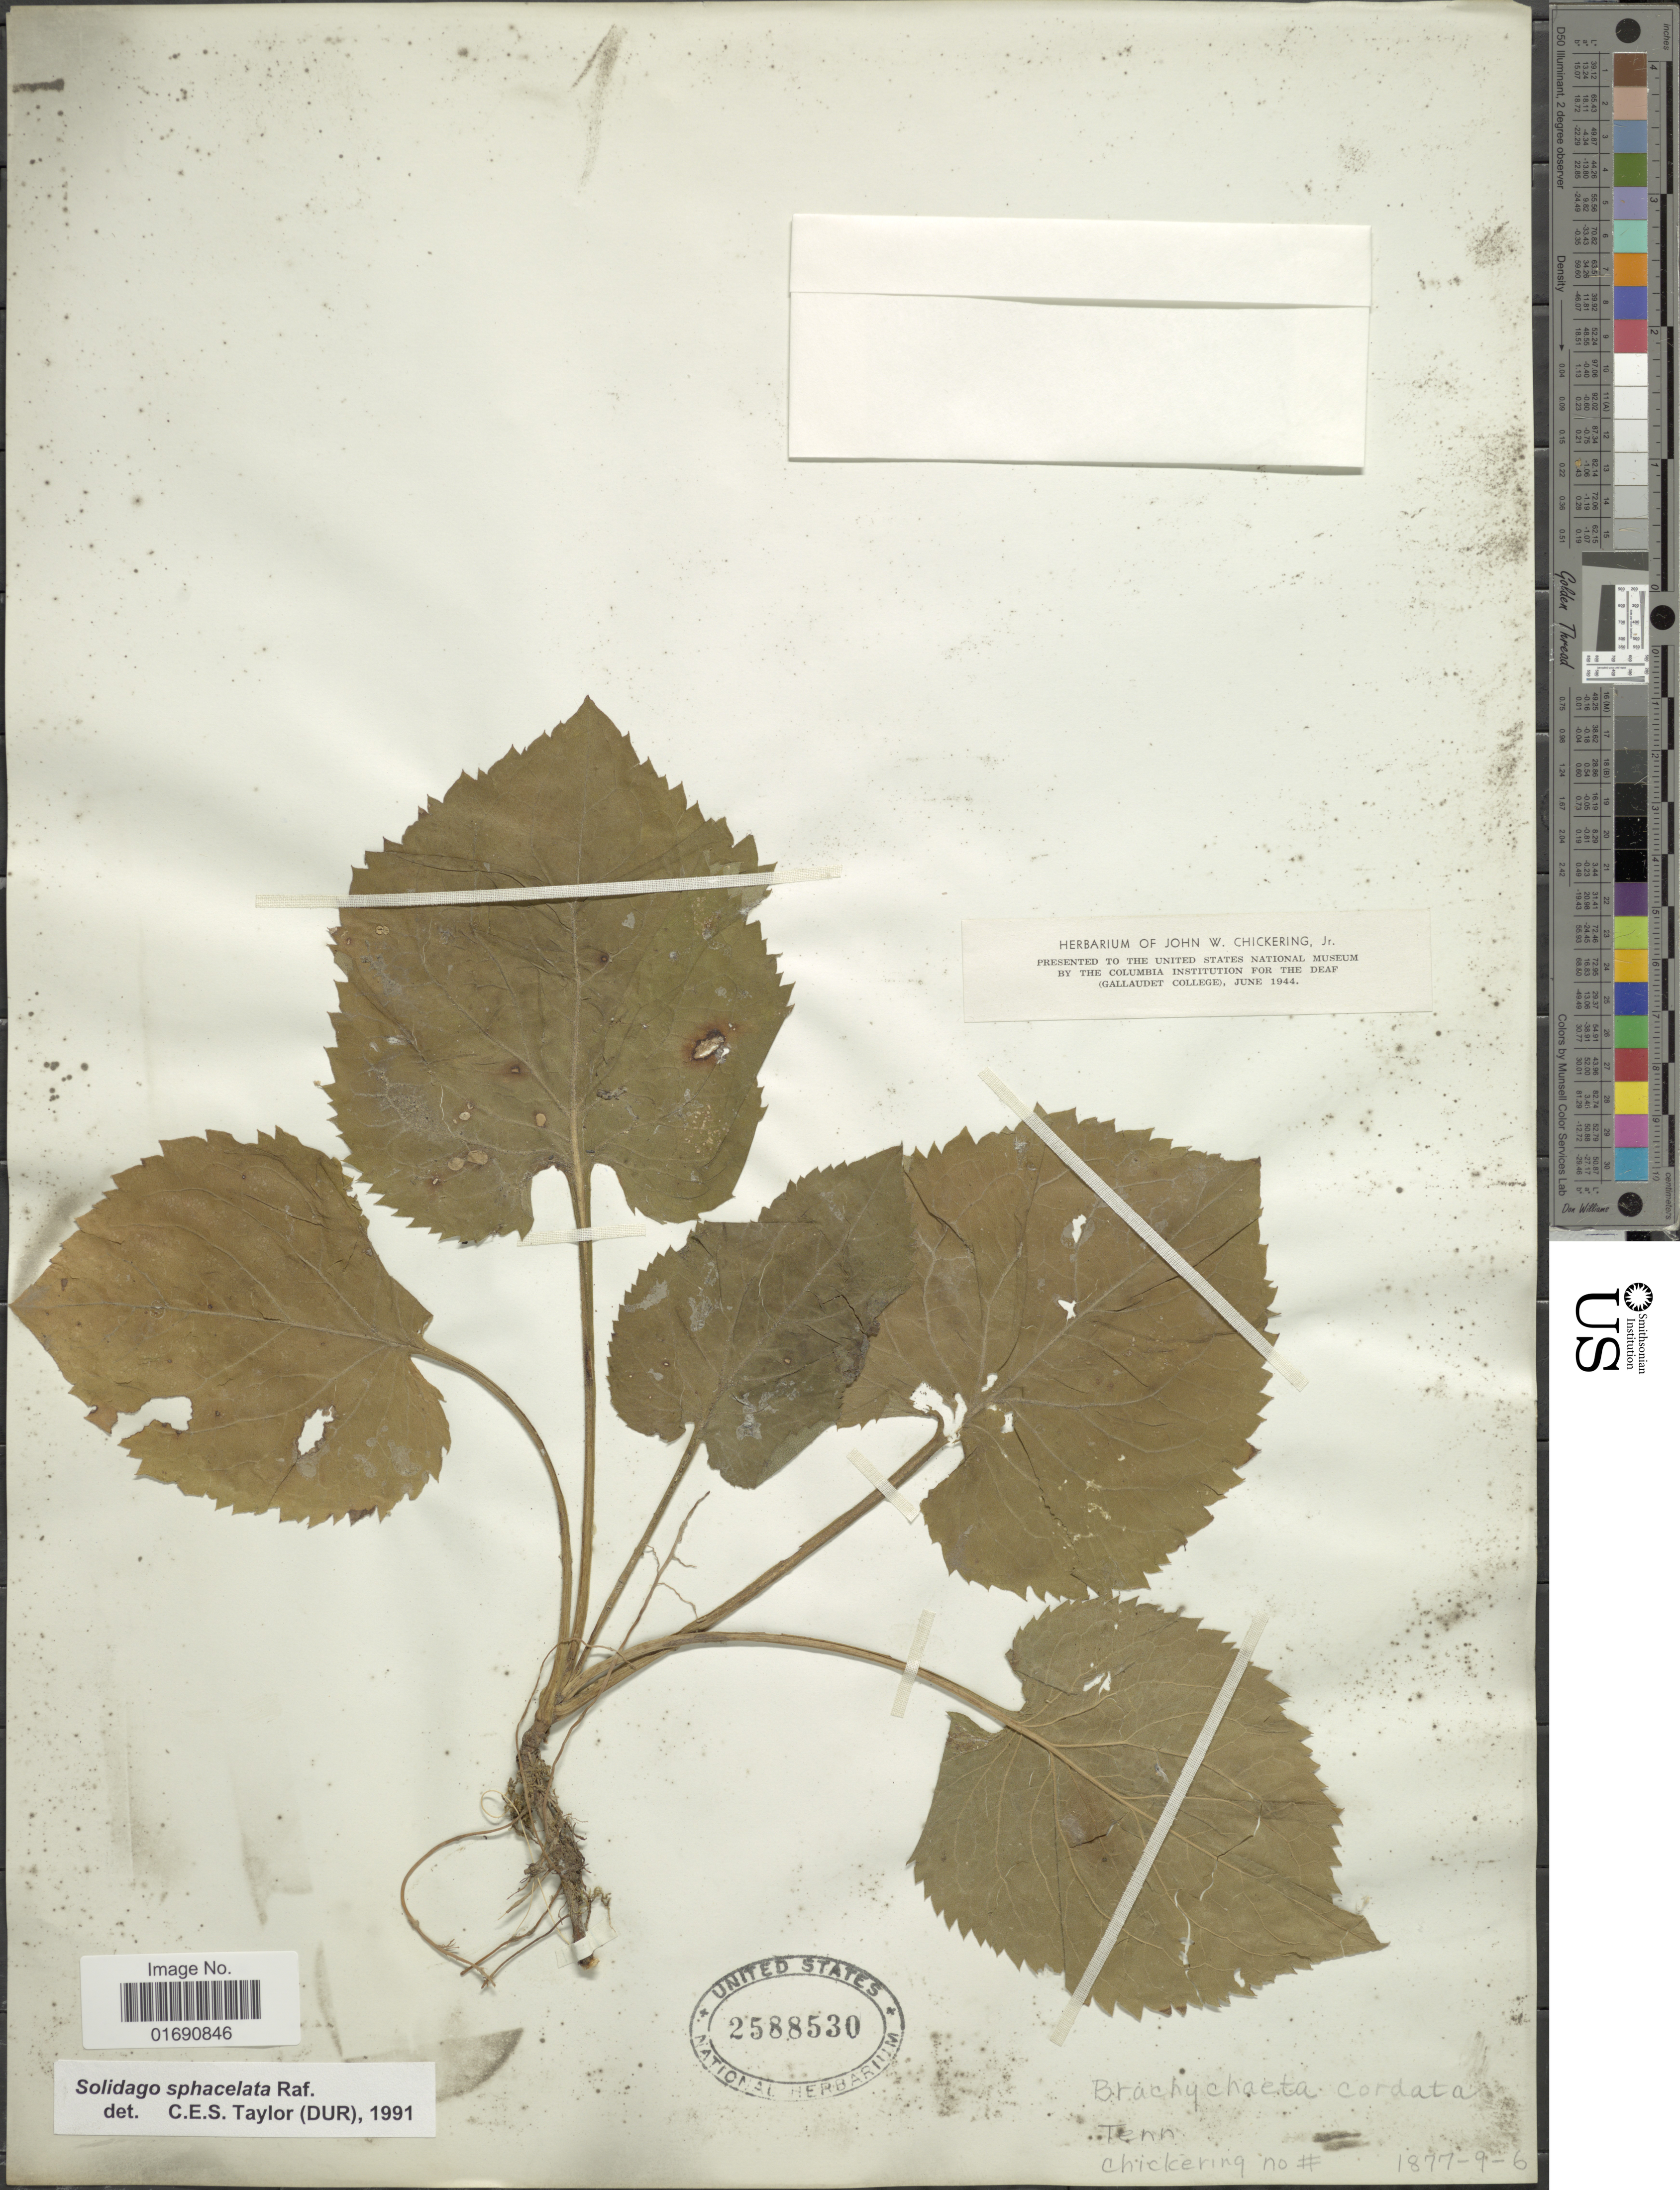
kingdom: Plantae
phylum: Tracheophyta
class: Magnoliopsida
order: Asterales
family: Asteraceae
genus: Solidago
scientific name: Solidago sphacelata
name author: Raf.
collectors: -. Chickering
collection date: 1877-09-06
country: United States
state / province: Tennessee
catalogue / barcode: US 2588530